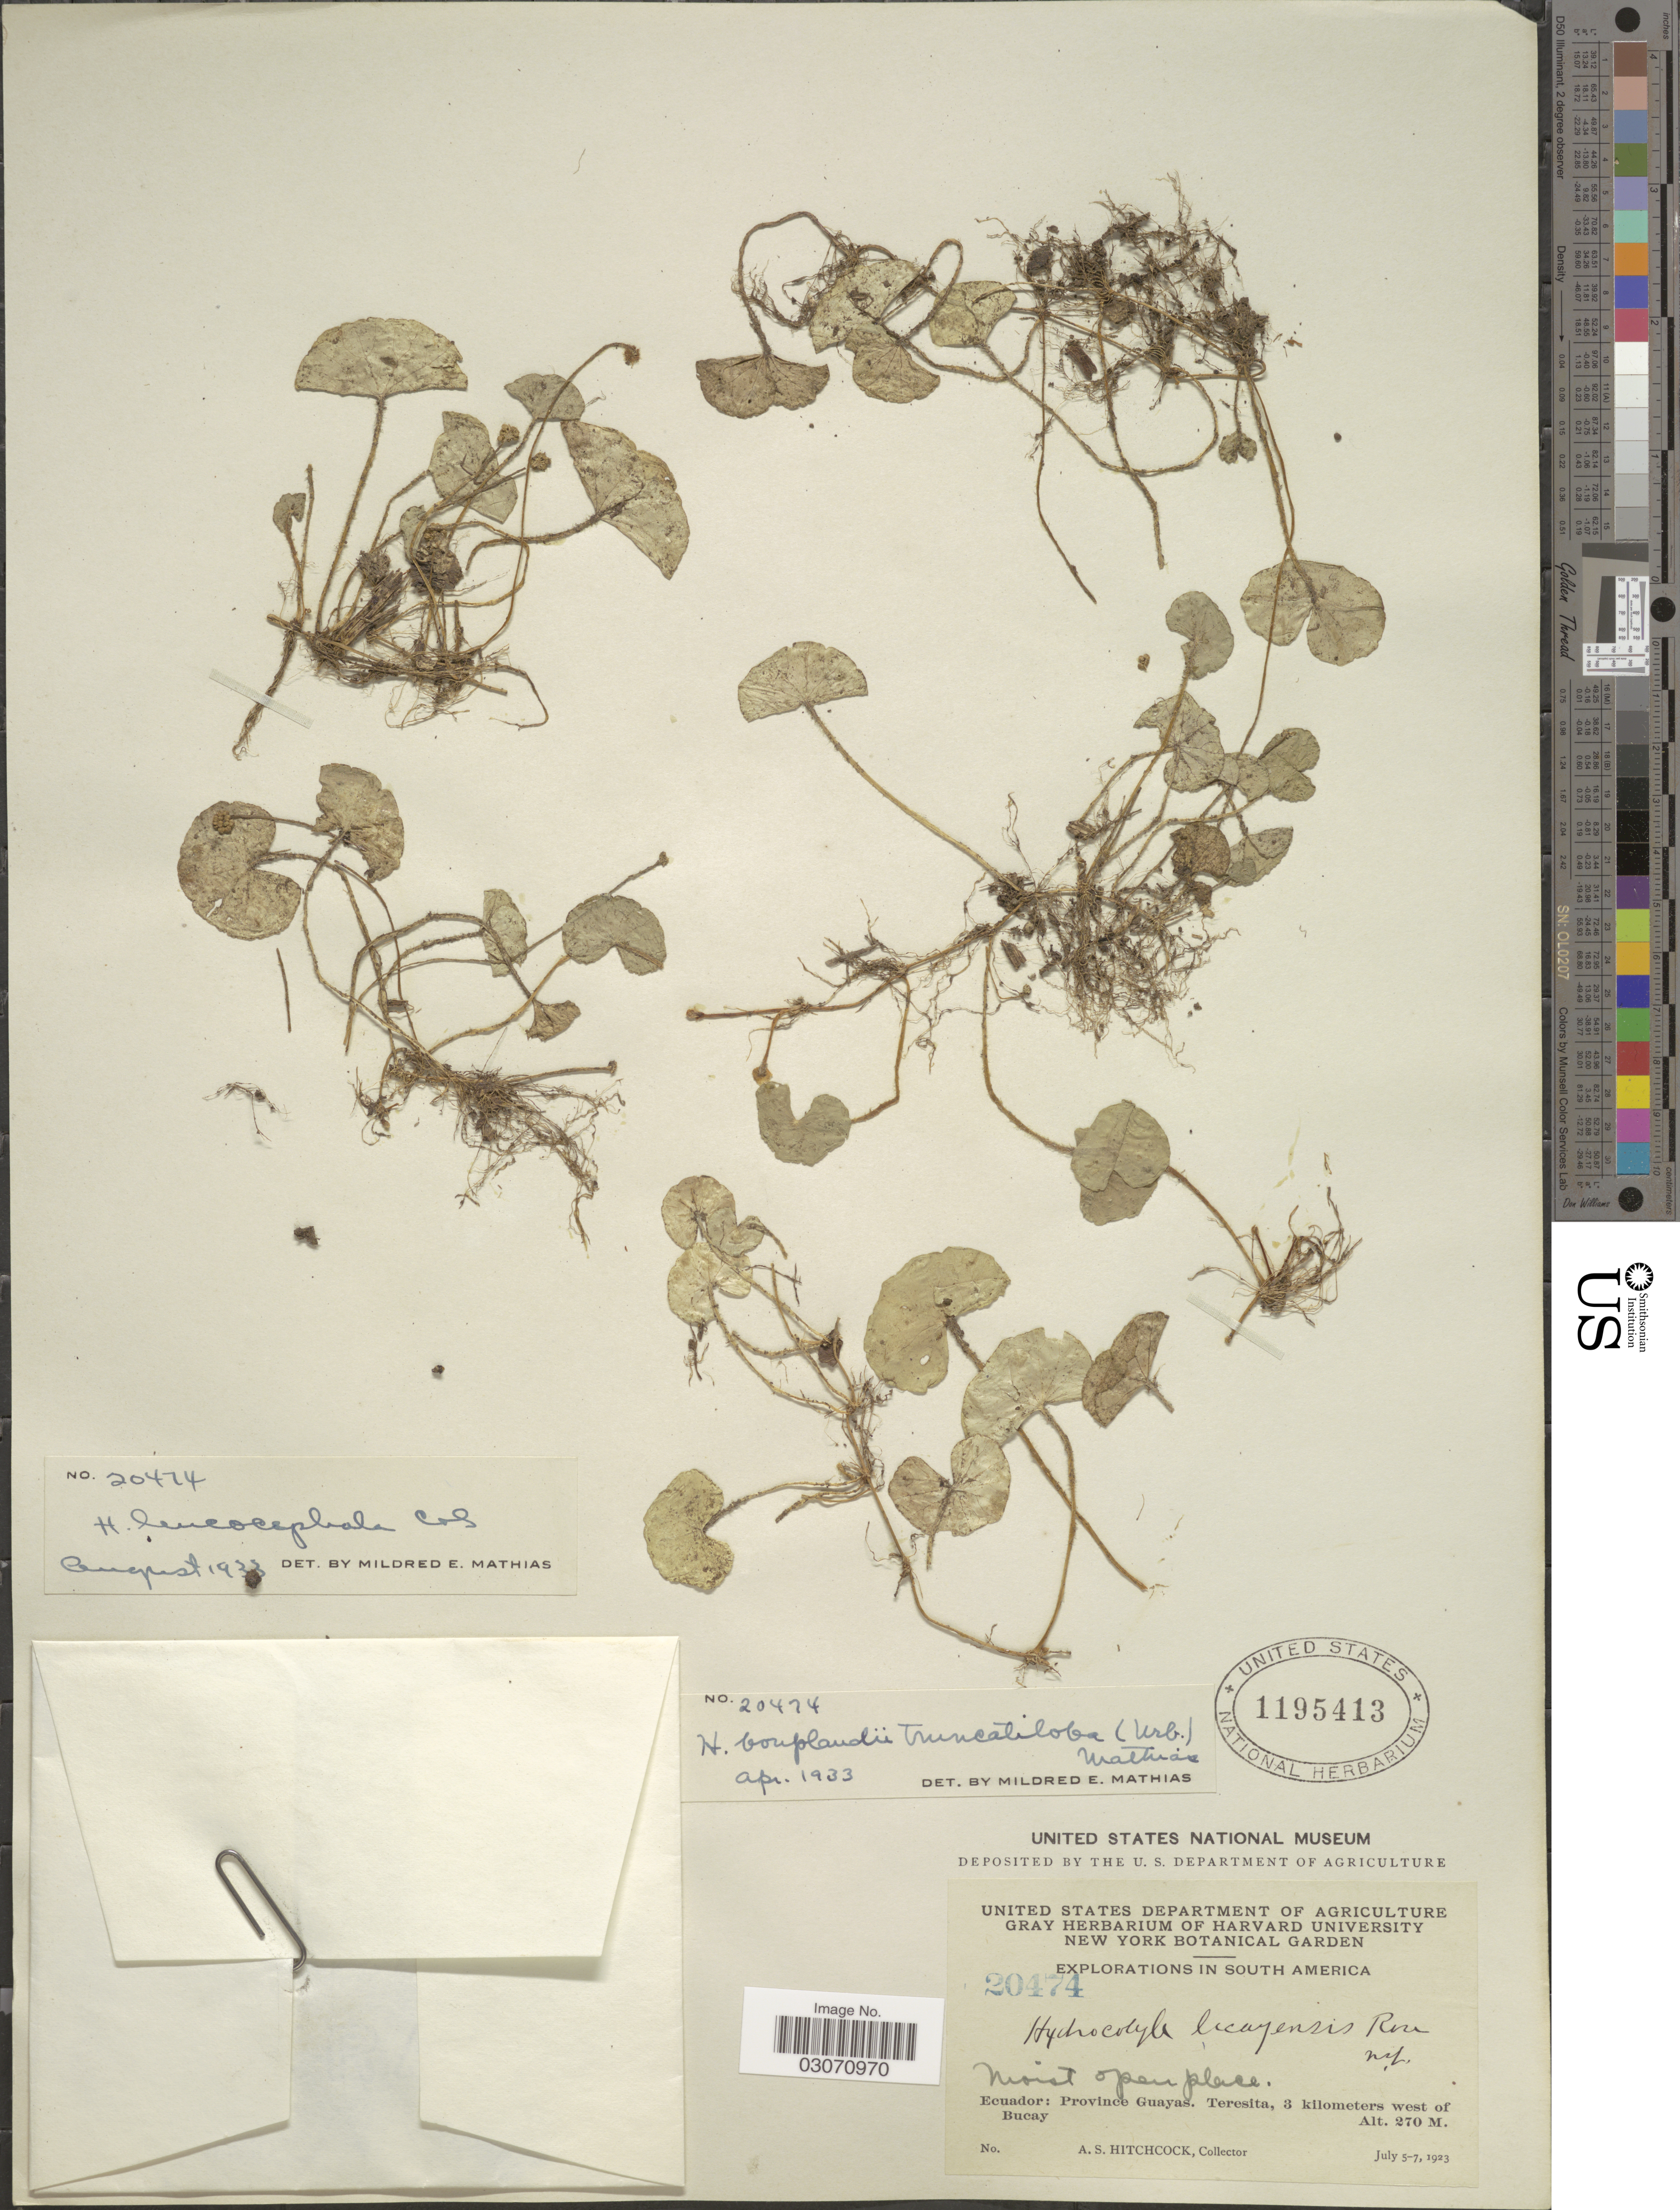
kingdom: Plantae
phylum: Tracheophyta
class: Magnoliopsida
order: Apiales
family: Araliaceae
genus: Hydrocotyle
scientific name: Hydrocotyle leucocephala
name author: Cham. & Schltdl.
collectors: A. S. Hitchcock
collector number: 20474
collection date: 1923-07-05/1923-07-07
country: Ecuador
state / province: Guayas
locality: Province Guayas, Teresita, 3 kilometers west of Bucay.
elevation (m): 270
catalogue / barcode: US 1195413